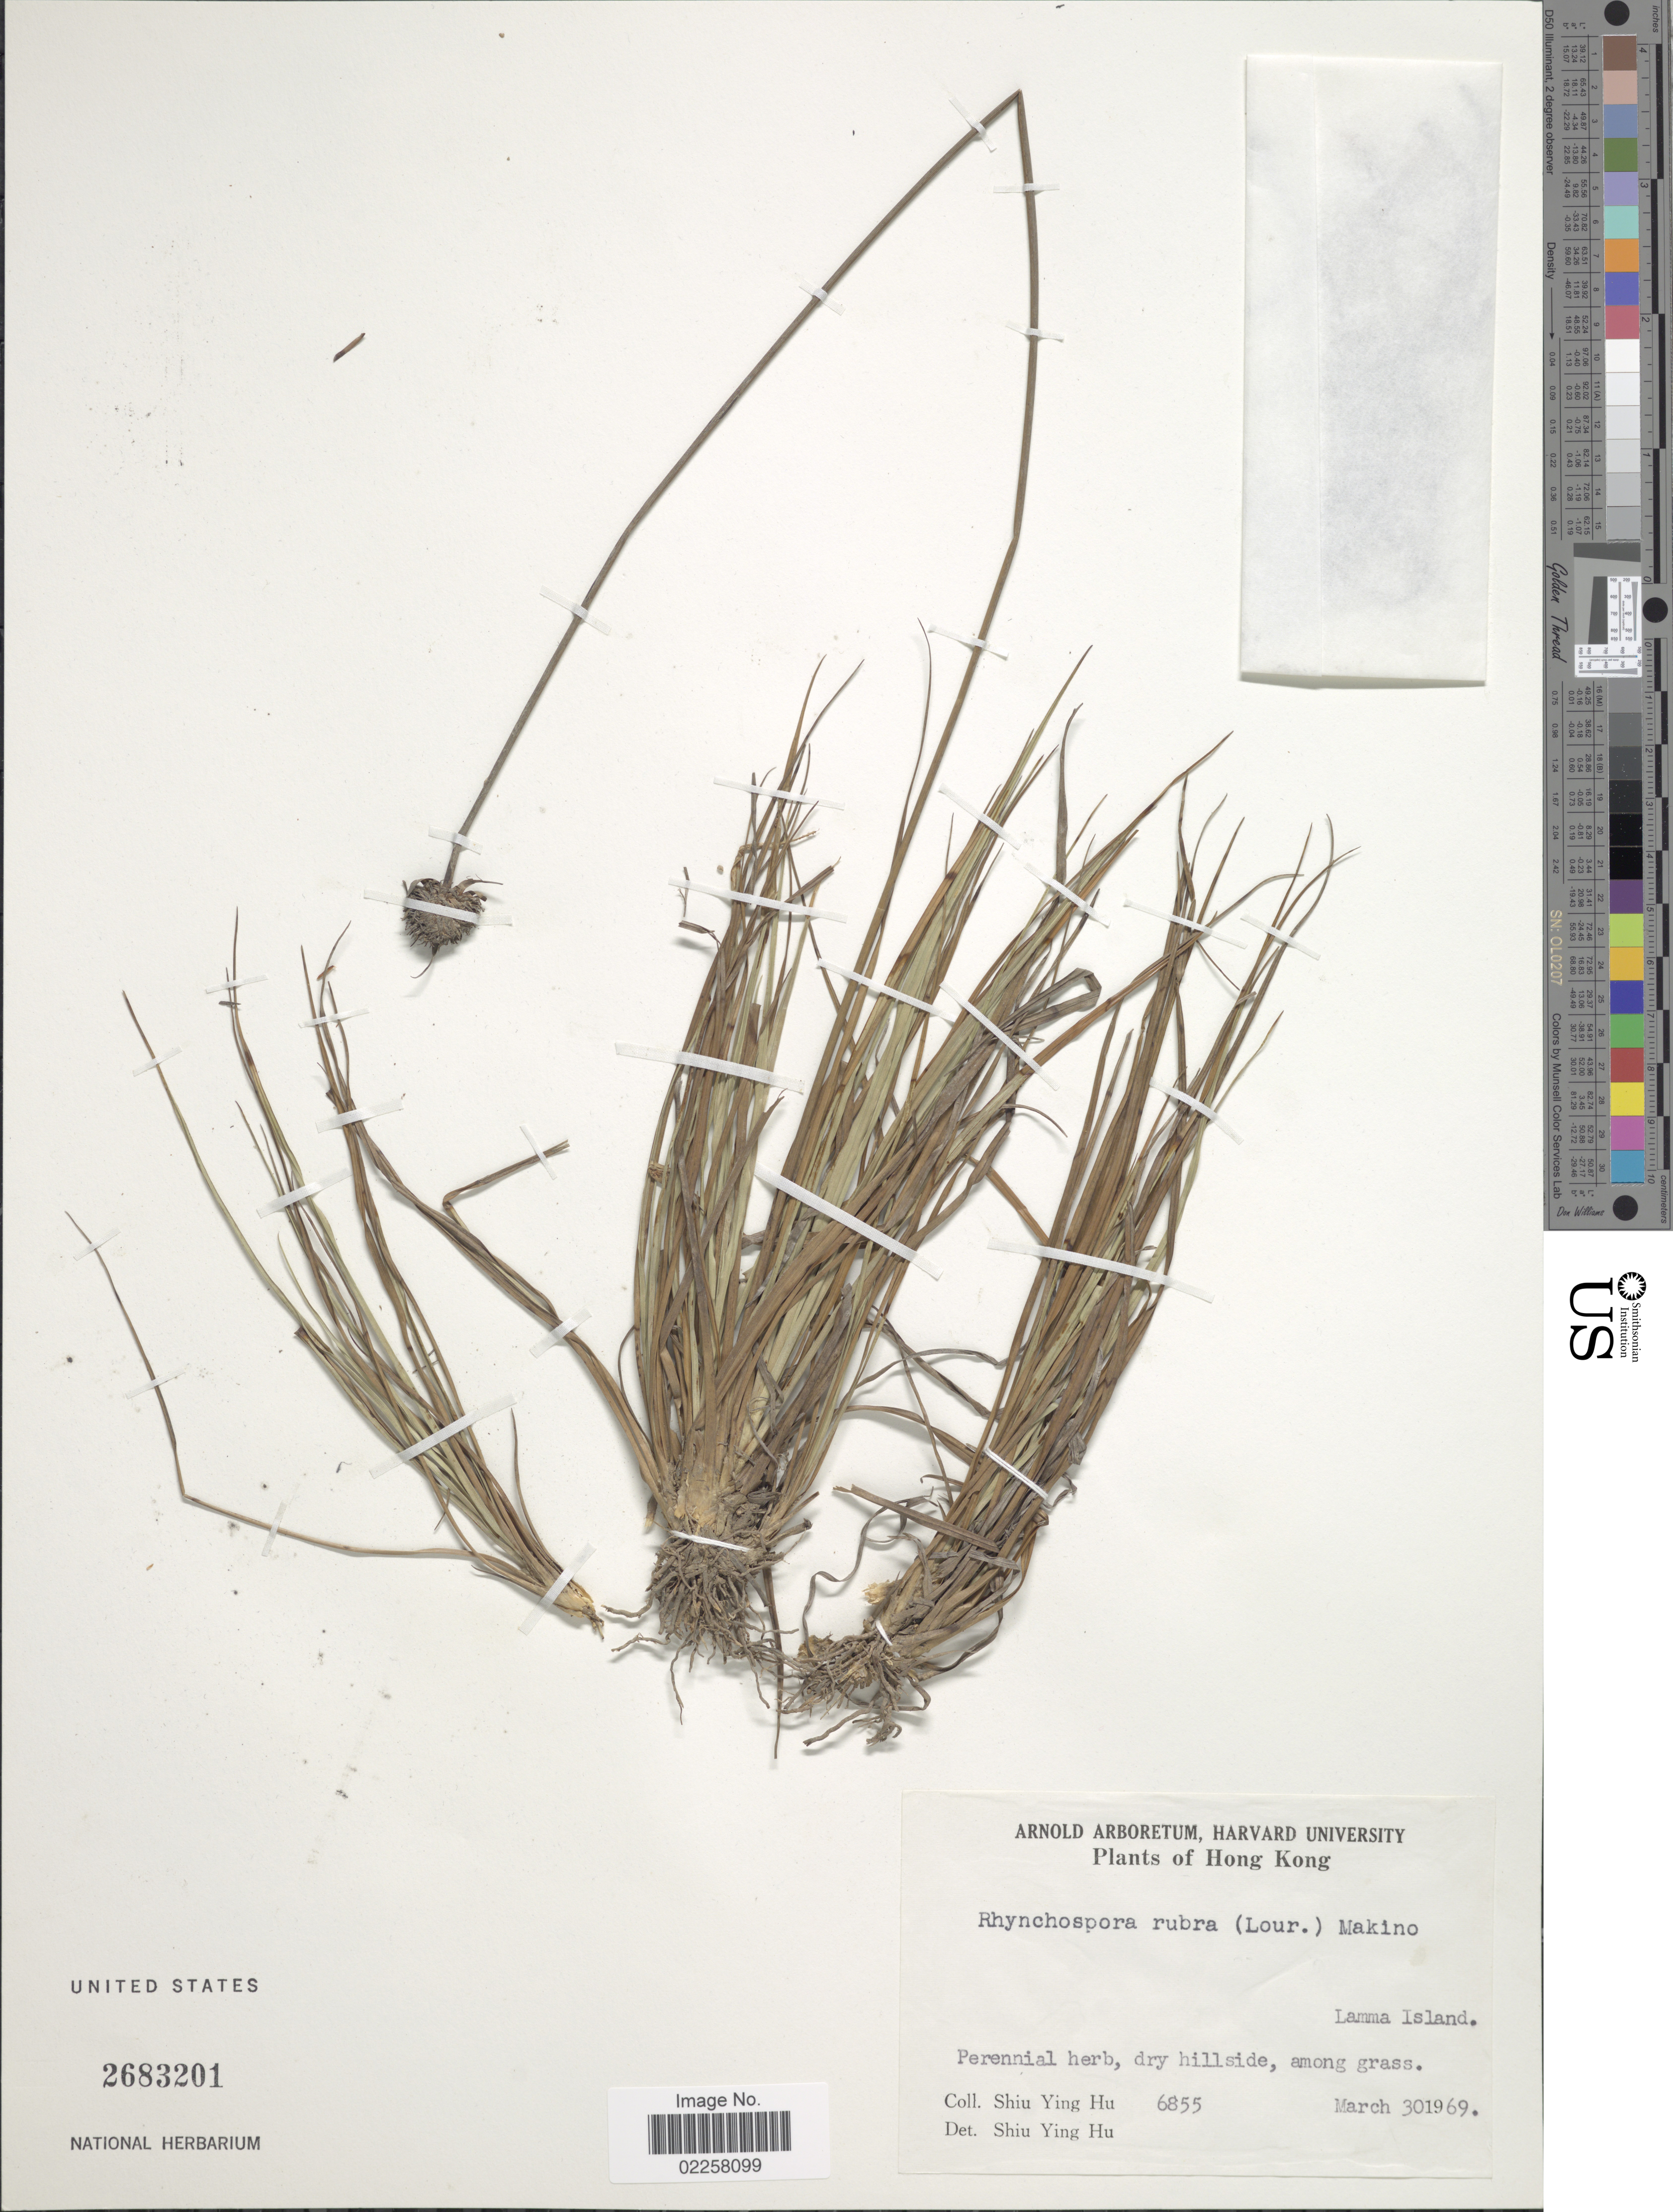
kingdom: Plantae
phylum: Tracheophyta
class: Liliopsida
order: Poales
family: Cyperaceae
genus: Rhynchospora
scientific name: Rhynchospora rubra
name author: (Lour.) Makino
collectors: S. Y. Hu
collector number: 6855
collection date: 1969-03-30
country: China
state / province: Hong Kong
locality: Lamma Island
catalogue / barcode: US 2683201